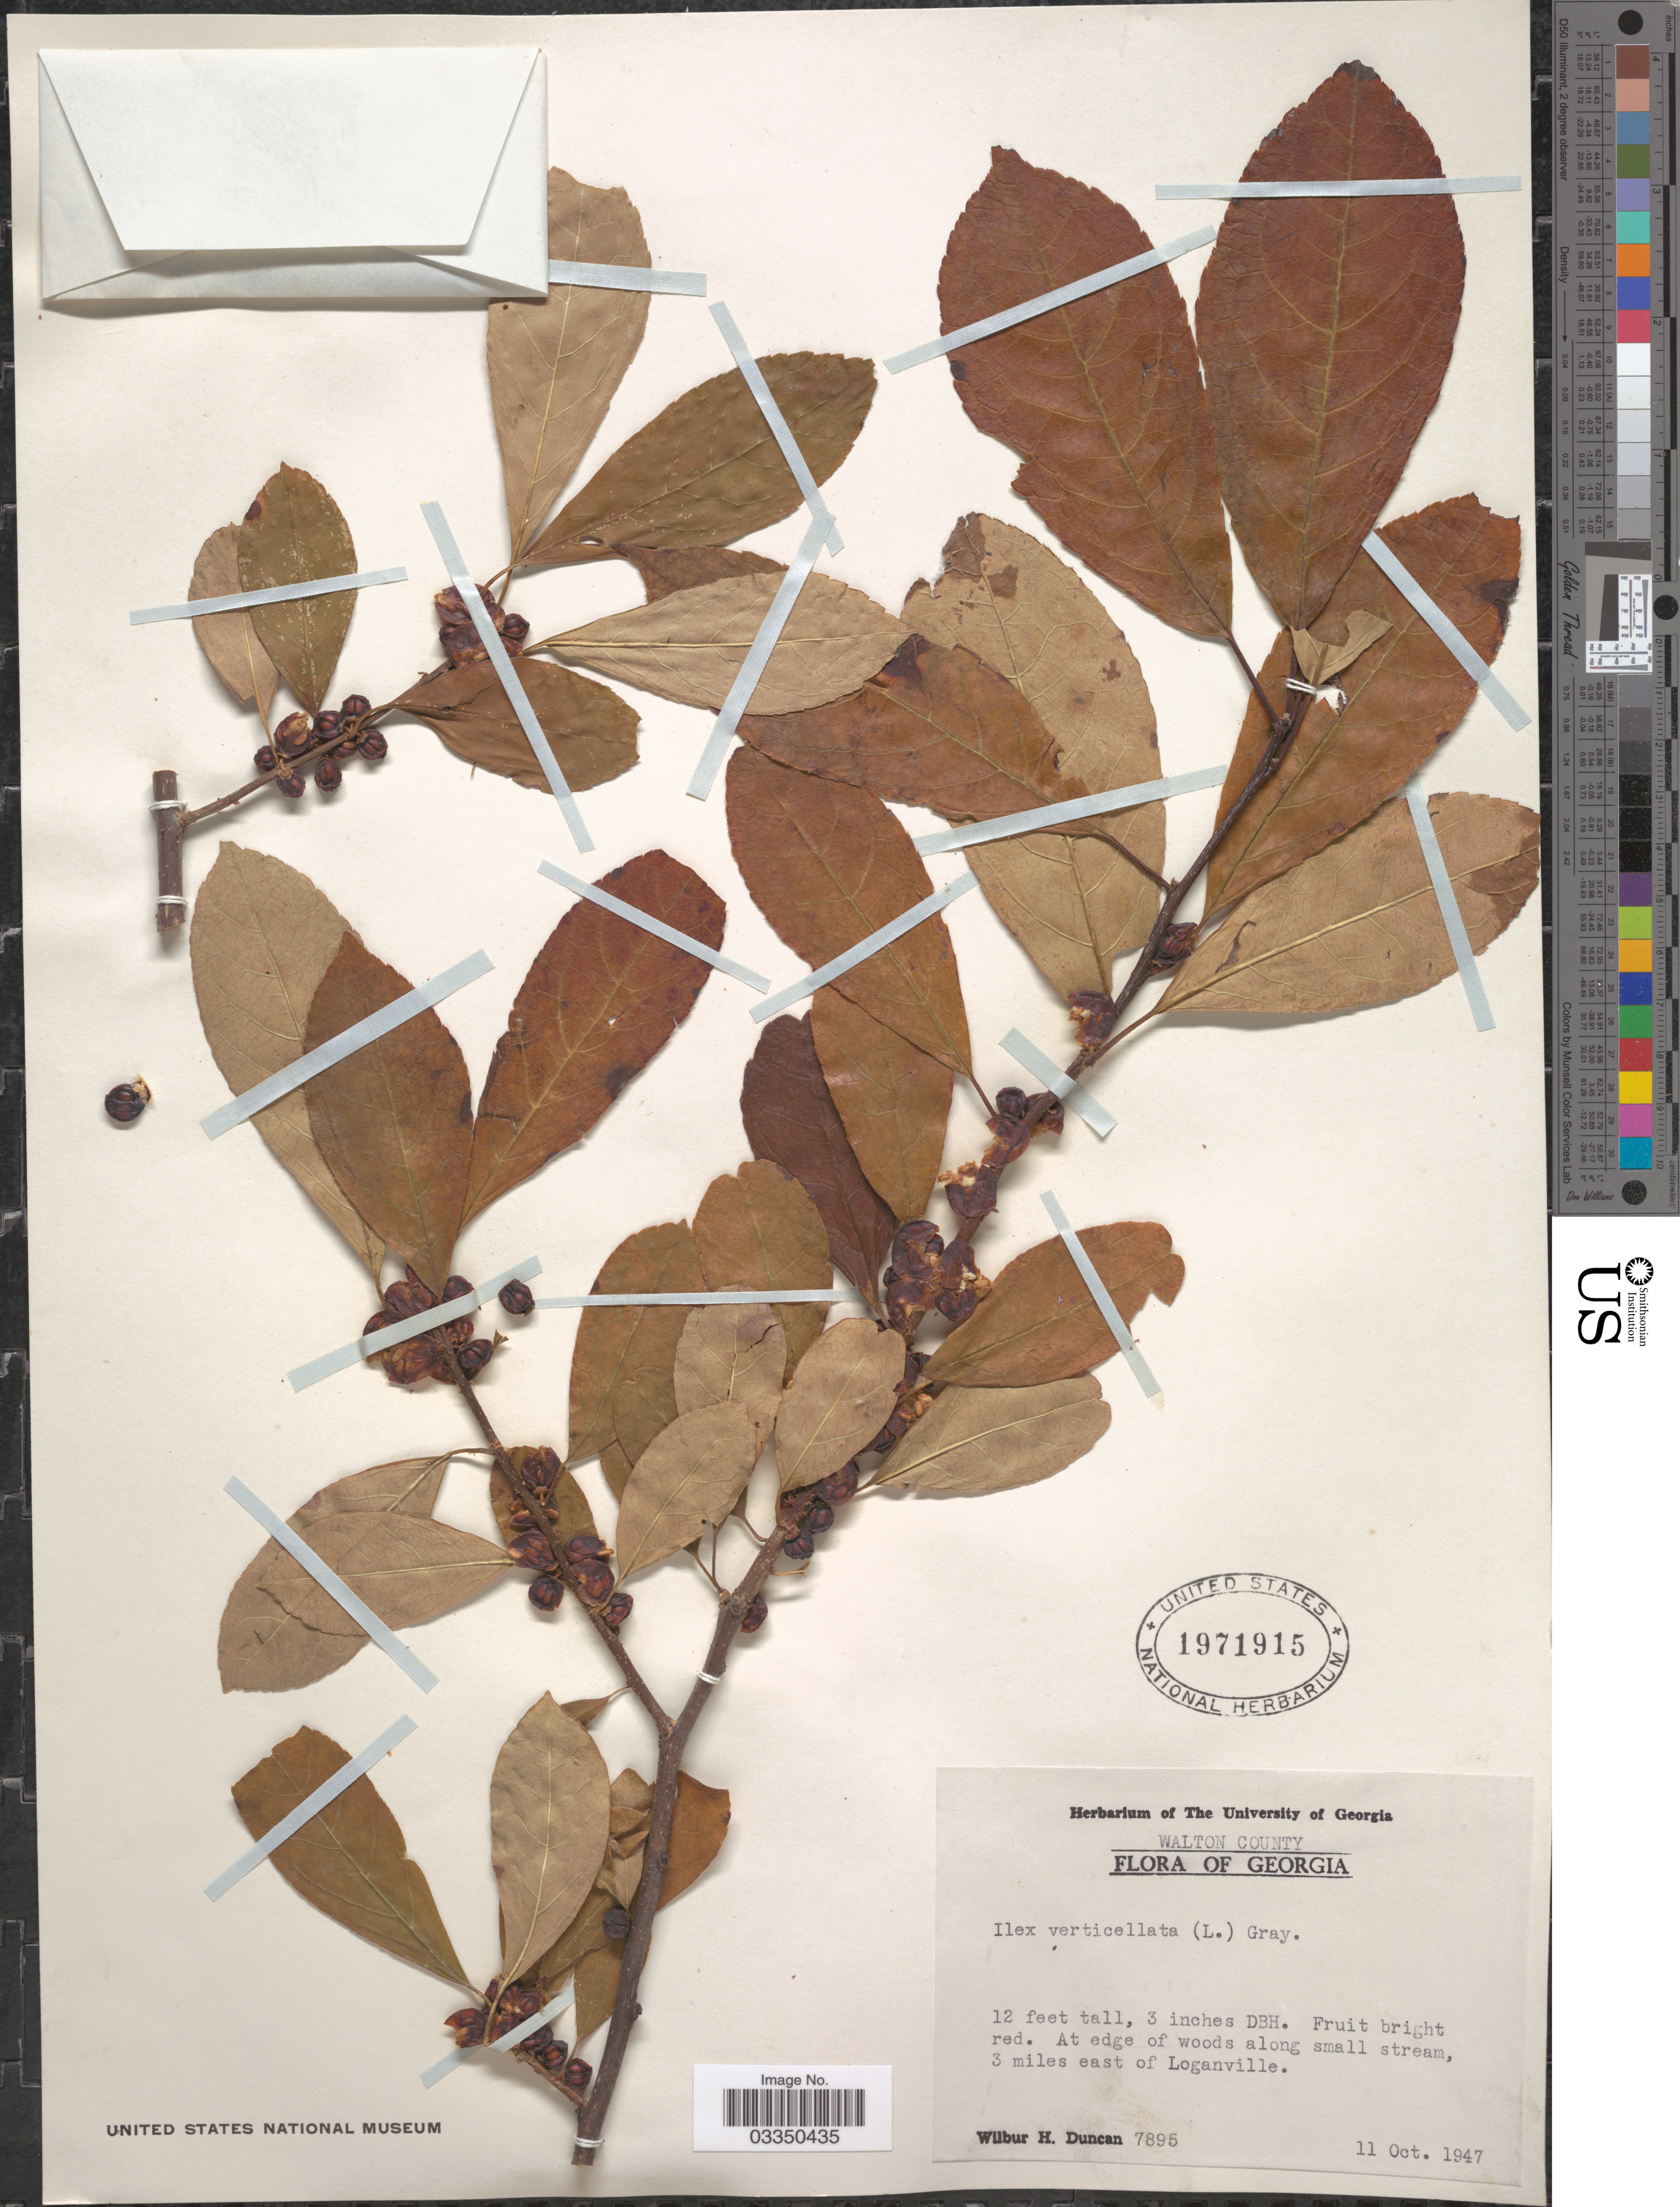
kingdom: Plantae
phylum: Tracheophyta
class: Magnoliopsida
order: Aquifoliales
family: Aquifoliaceae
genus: Ilex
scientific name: Ilex verticillata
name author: (L.) A. Gray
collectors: W. H. Duncan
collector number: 7895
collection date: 1947-10-11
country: United States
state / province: Georgia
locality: Walton County. 3 miles east of Loganville.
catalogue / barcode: US 1971915